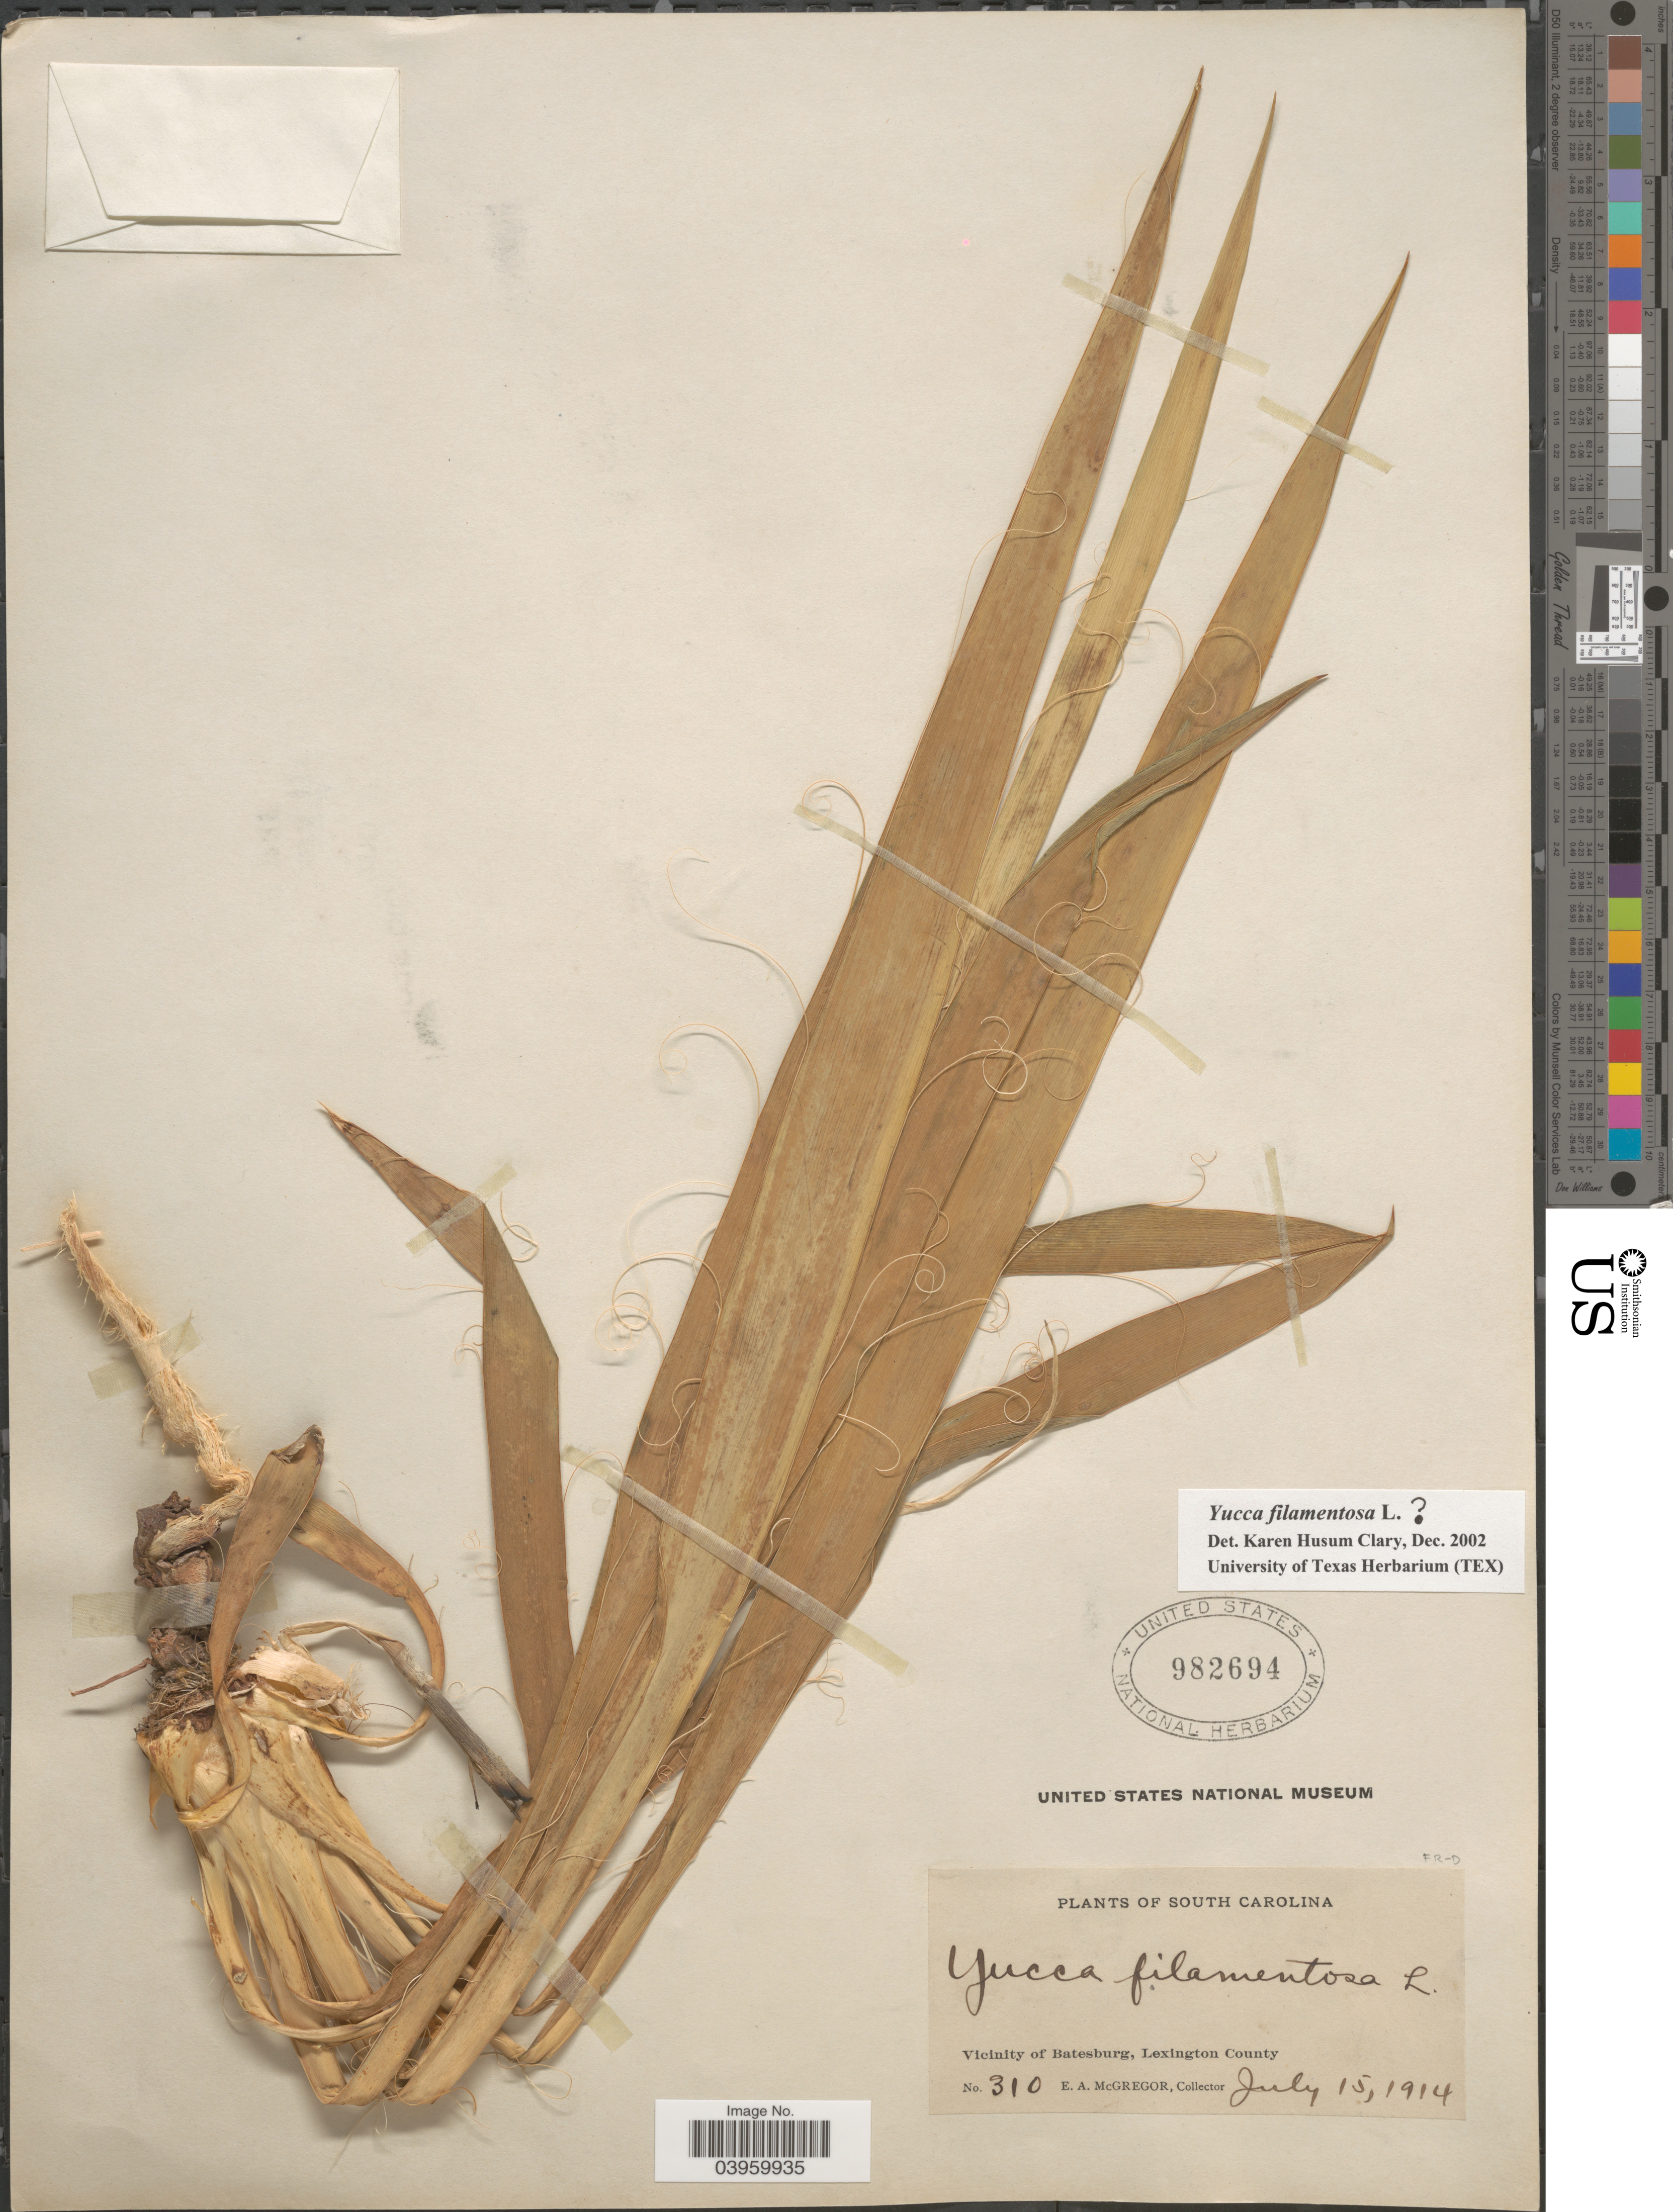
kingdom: Plantae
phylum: Tracheophyta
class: Liliopsida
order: Asparagales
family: Asparagaceae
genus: Yucca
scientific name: Yucca filamentosa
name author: L.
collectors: E. A. McGregor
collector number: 310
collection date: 1914-07-15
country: United States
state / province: South Carolina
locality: Vicinity of Batesburg, Lexington County.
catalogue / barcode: US 982694